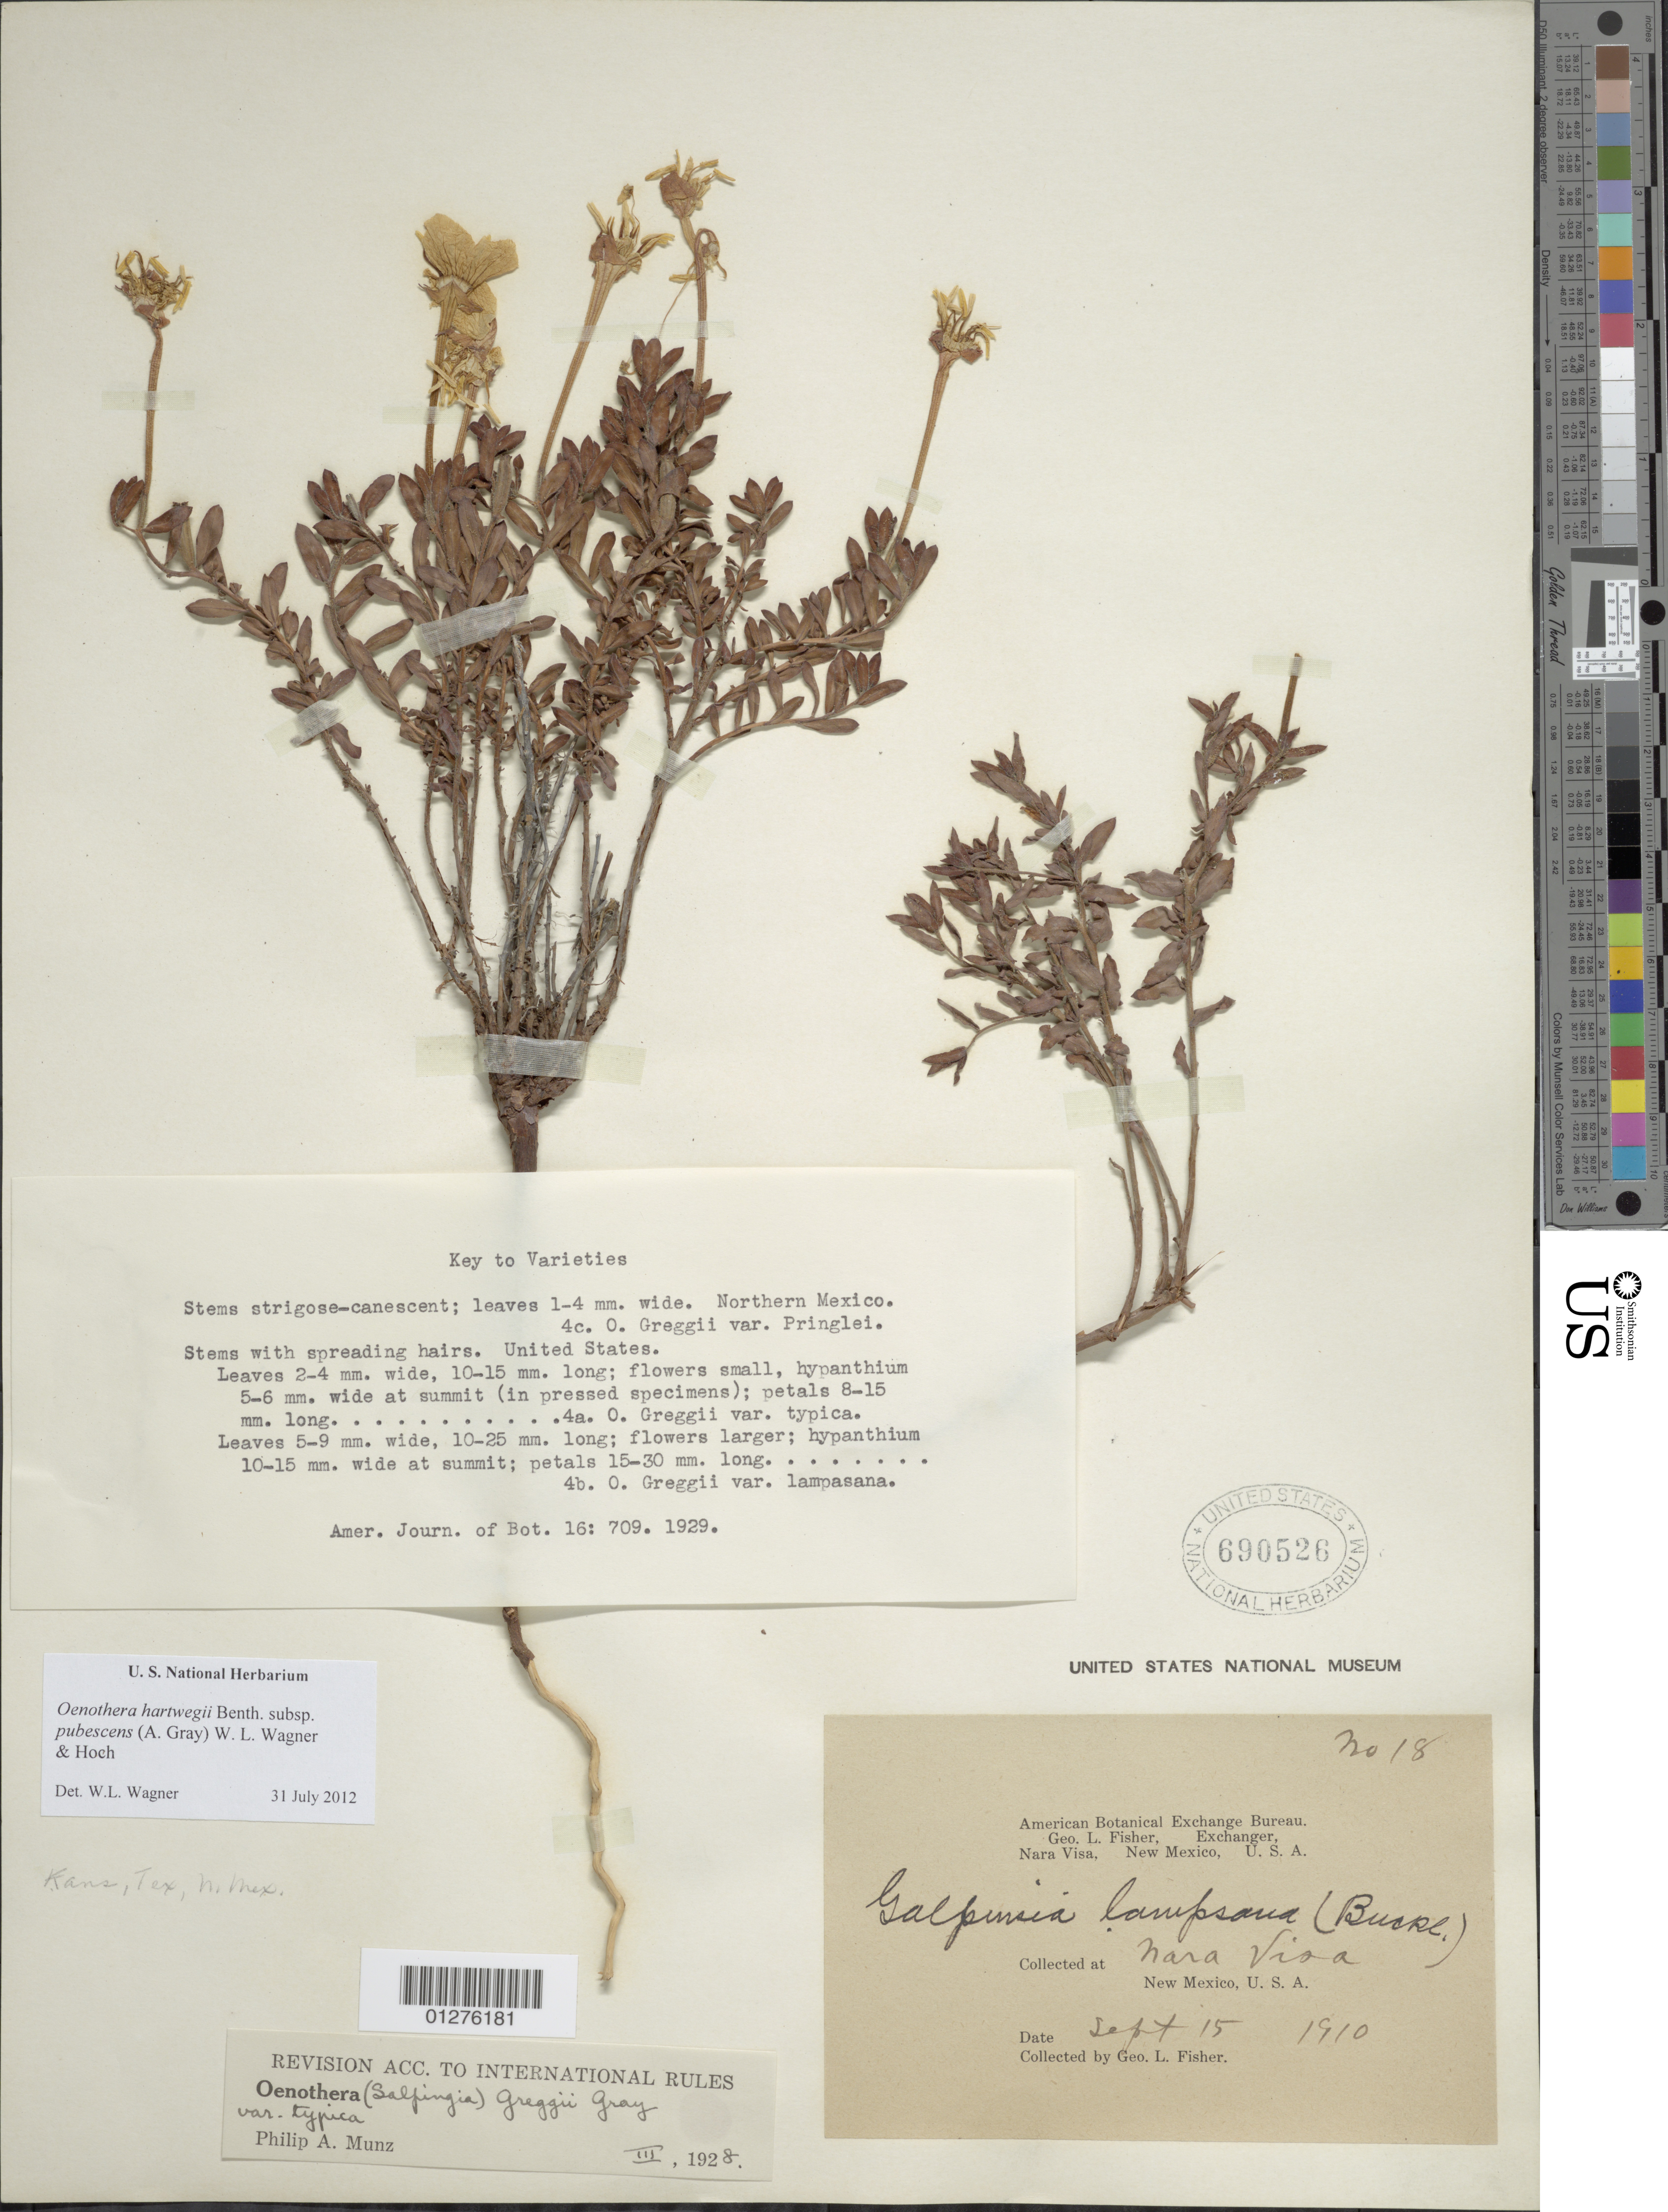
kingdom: Plantae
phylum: Tracheophyta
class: Magnoliopsida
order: Myrtales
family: Onagraceae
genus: Oenothera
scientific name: Oenothera hartwegii subsp. pubescens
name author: (A. Gray) W.L. Wagner & Hoch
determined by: Wagner, W. L., (BOT), Smithsonian Institution - National Museum of Natural History (UNITED STATES)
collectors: G. L. Fisher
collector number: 18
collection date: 1910-09-15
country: United States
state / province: New Mexico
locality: Nara visa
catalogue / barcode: US 690526